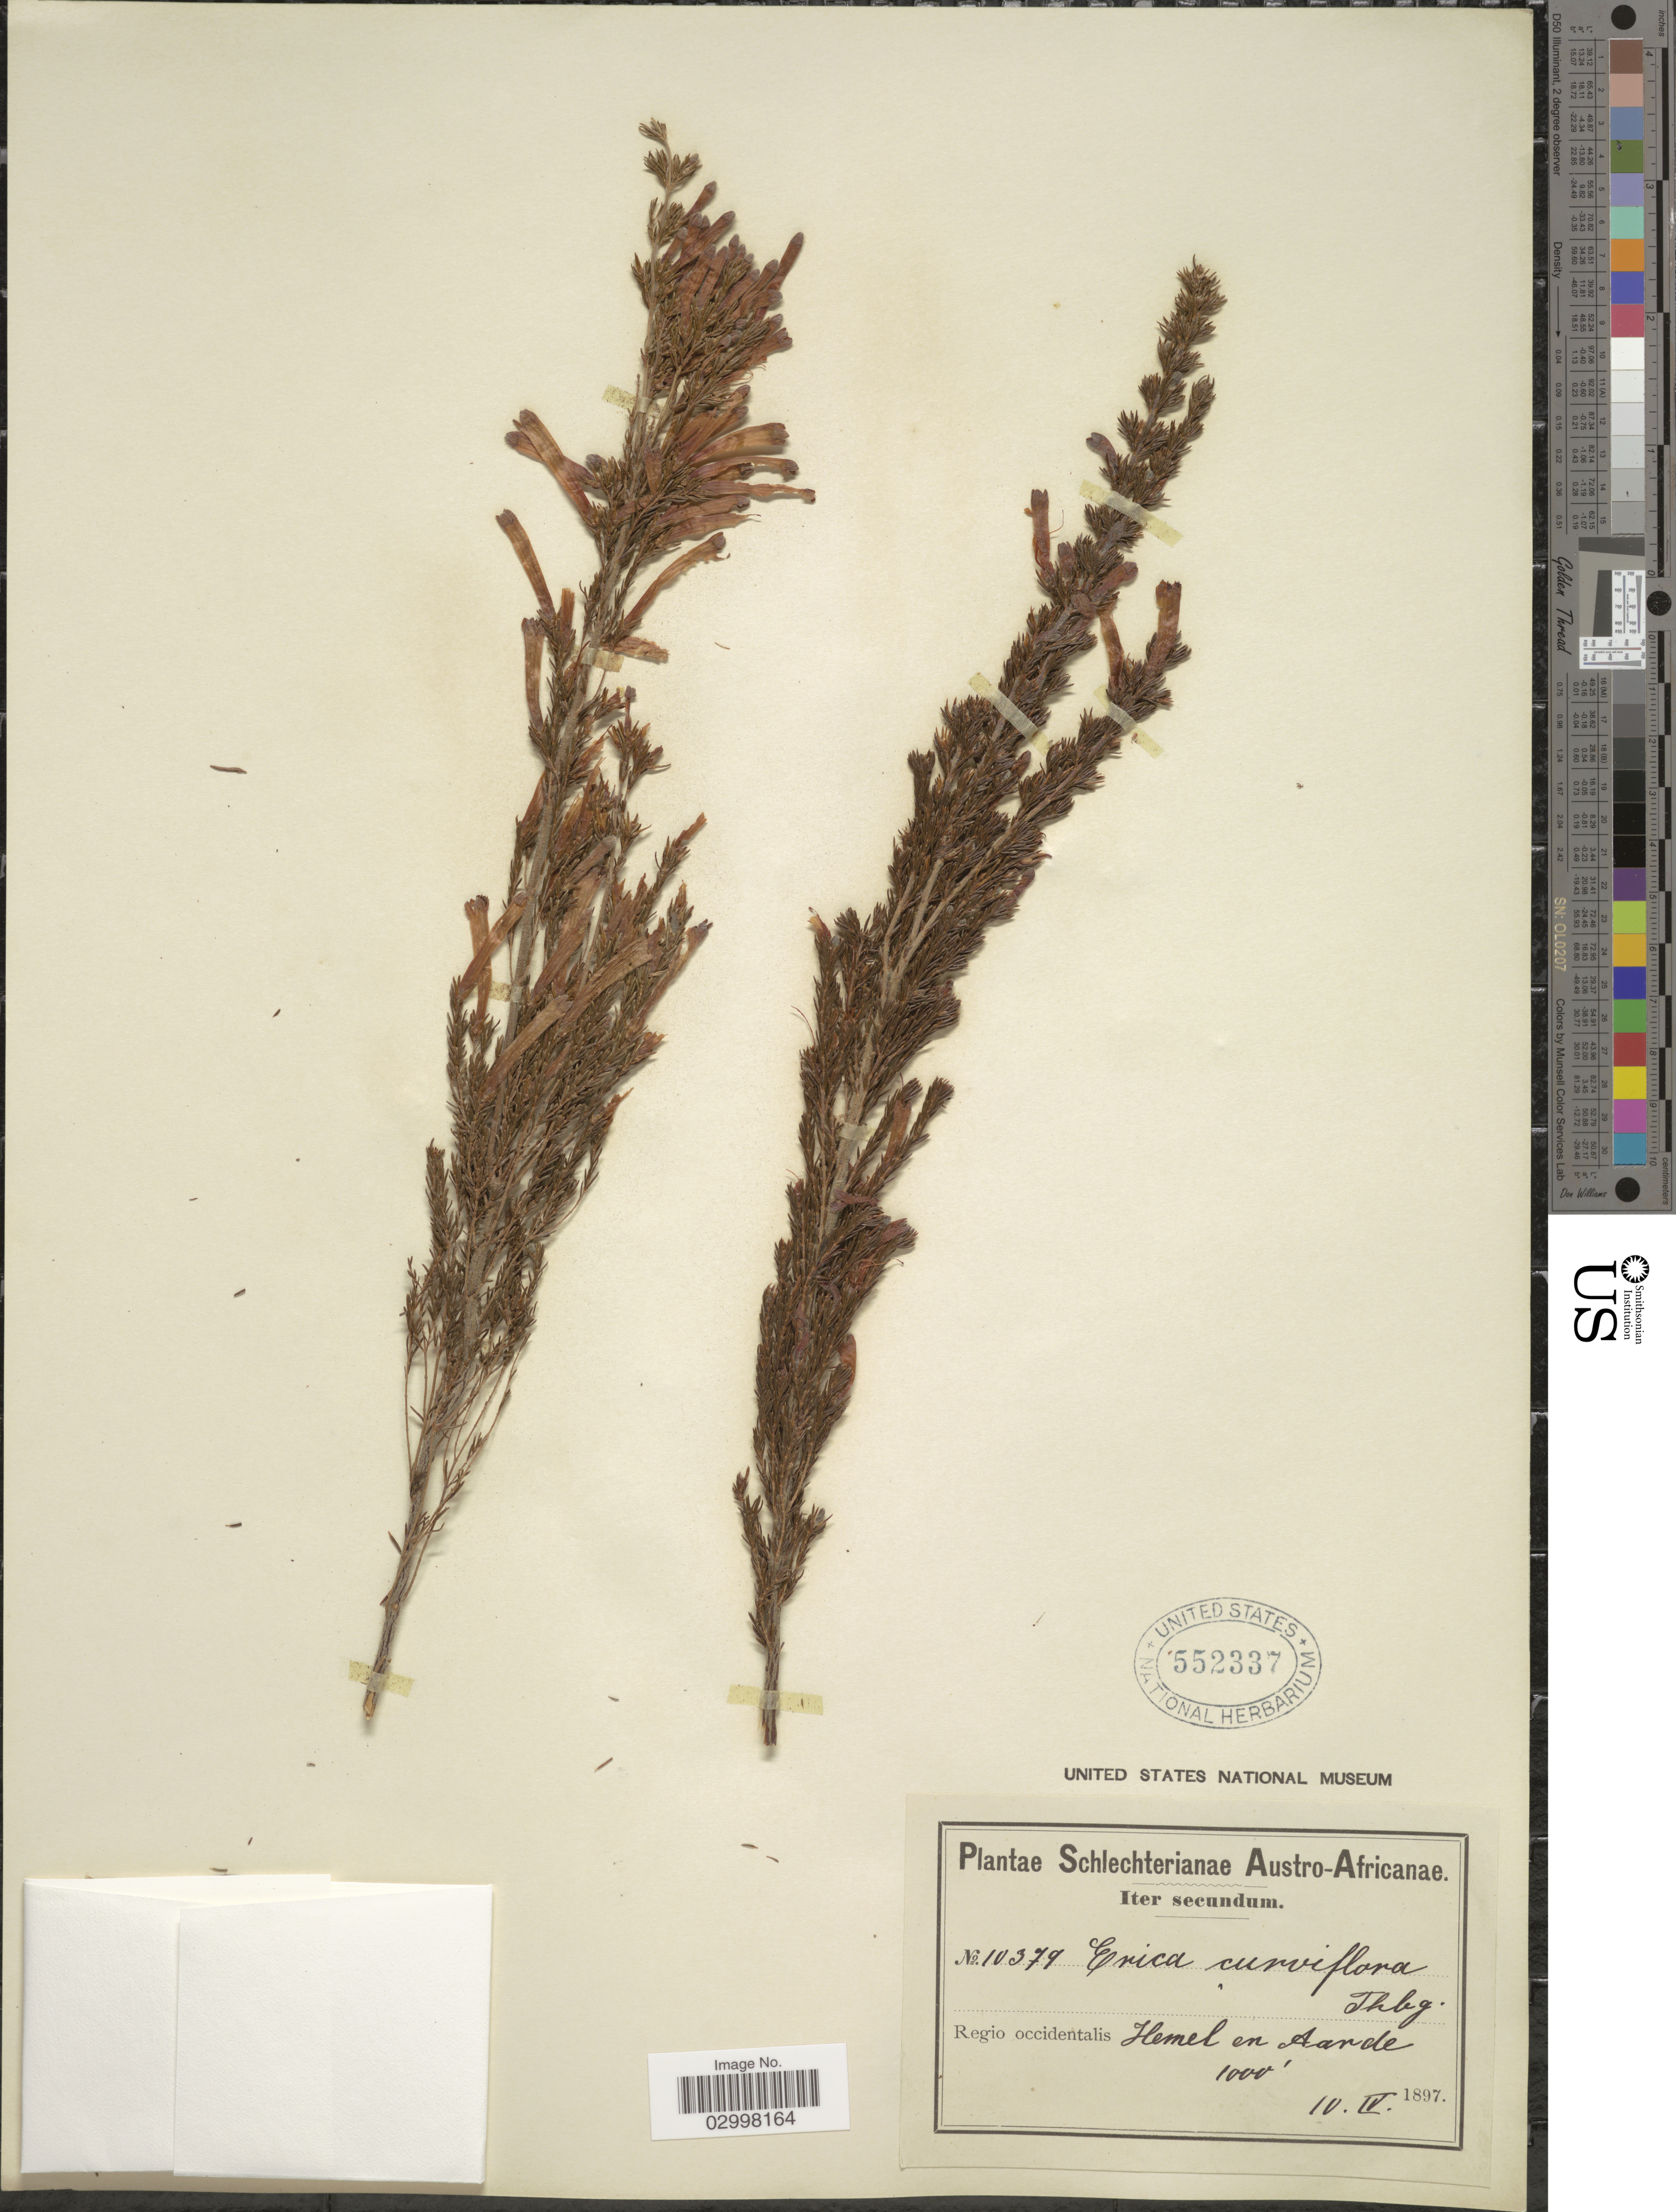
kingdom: Plantae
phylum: Tracheophyta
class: Magnoliopsida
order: Ericales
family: Ericaceae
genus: Erica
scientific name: Erica curviflora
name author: L.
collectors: Schlechter, --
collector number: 10379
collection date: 1897-04-10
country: South Africa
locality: Austro-Africanae. Regio occidentalis Hemel en Aarde.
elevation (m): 305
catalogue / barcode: US 552337